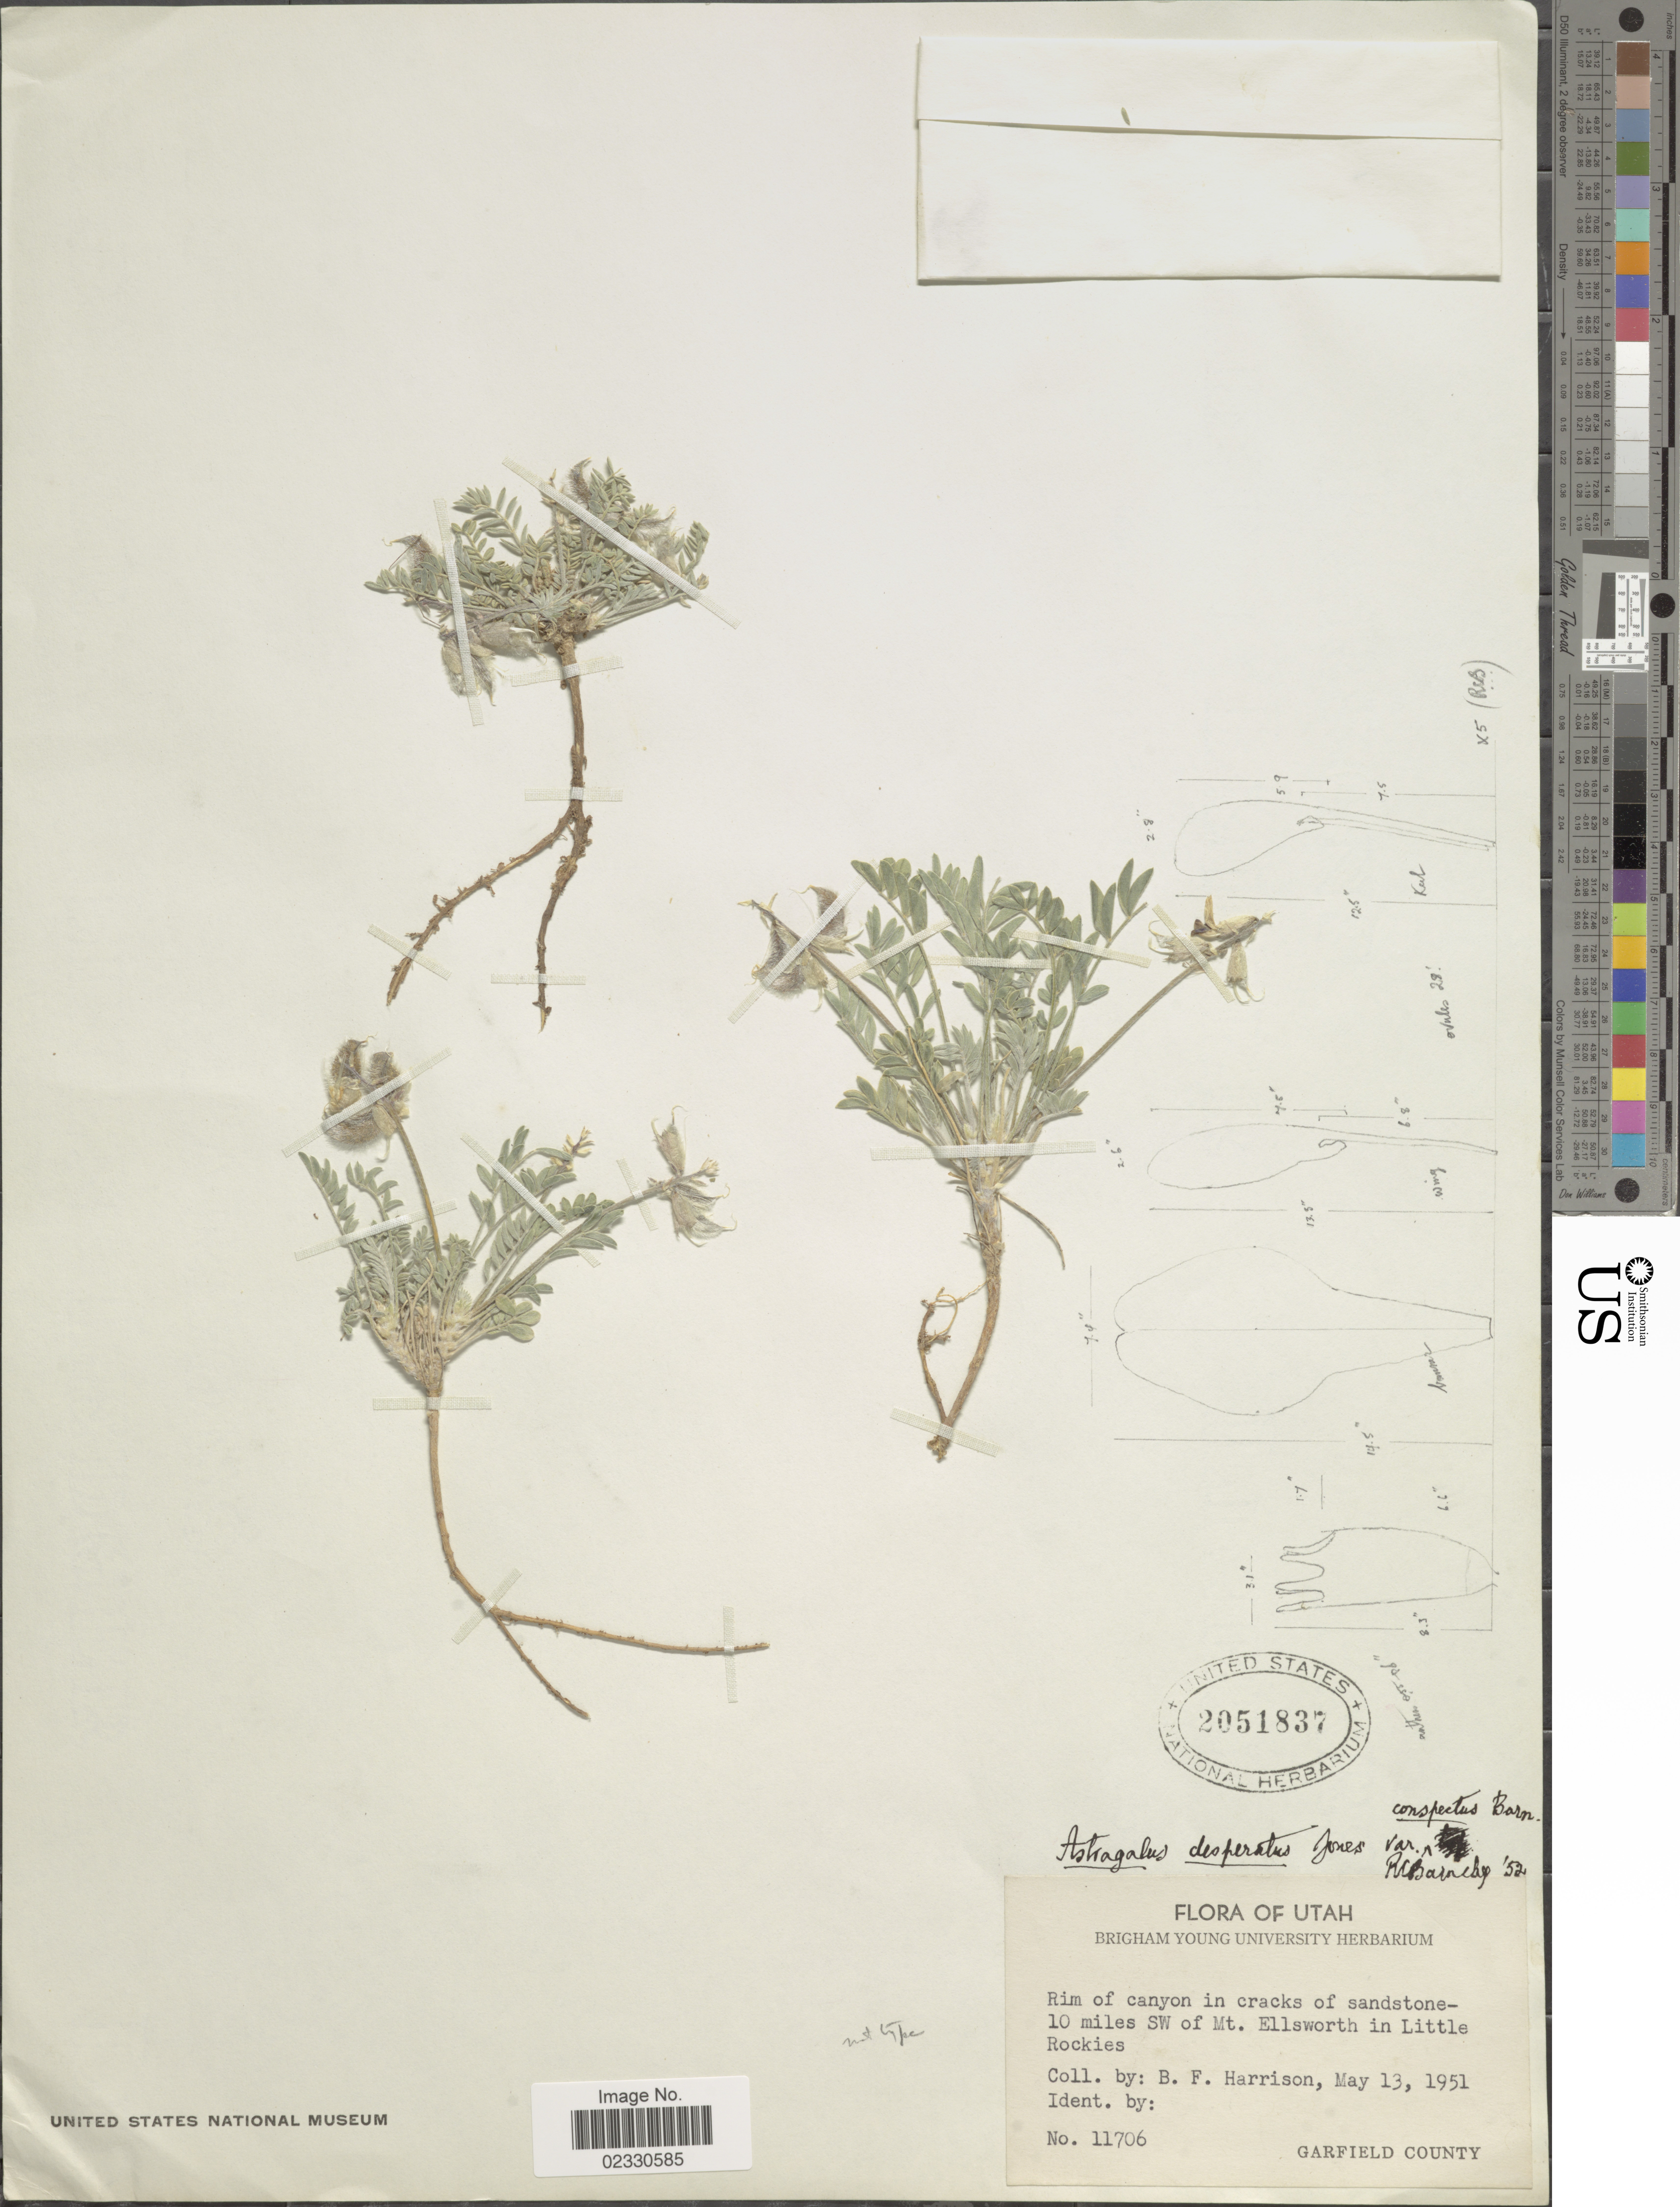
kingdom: Plantae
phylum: Tracheophyta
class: Magnoliopsida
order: Fabales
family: Fabaceae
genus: Astragalus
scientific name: Astragalus desperatus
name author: M.E. Jones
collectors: B. F. Harrison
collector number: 11706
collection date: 1951-05-13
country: United States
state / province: Utah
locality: Rim of canyon in cracks of sandstone 10 miles SW of Mt. Ellsworth in Little Rockies. Garfield County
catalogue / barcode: US 2051837